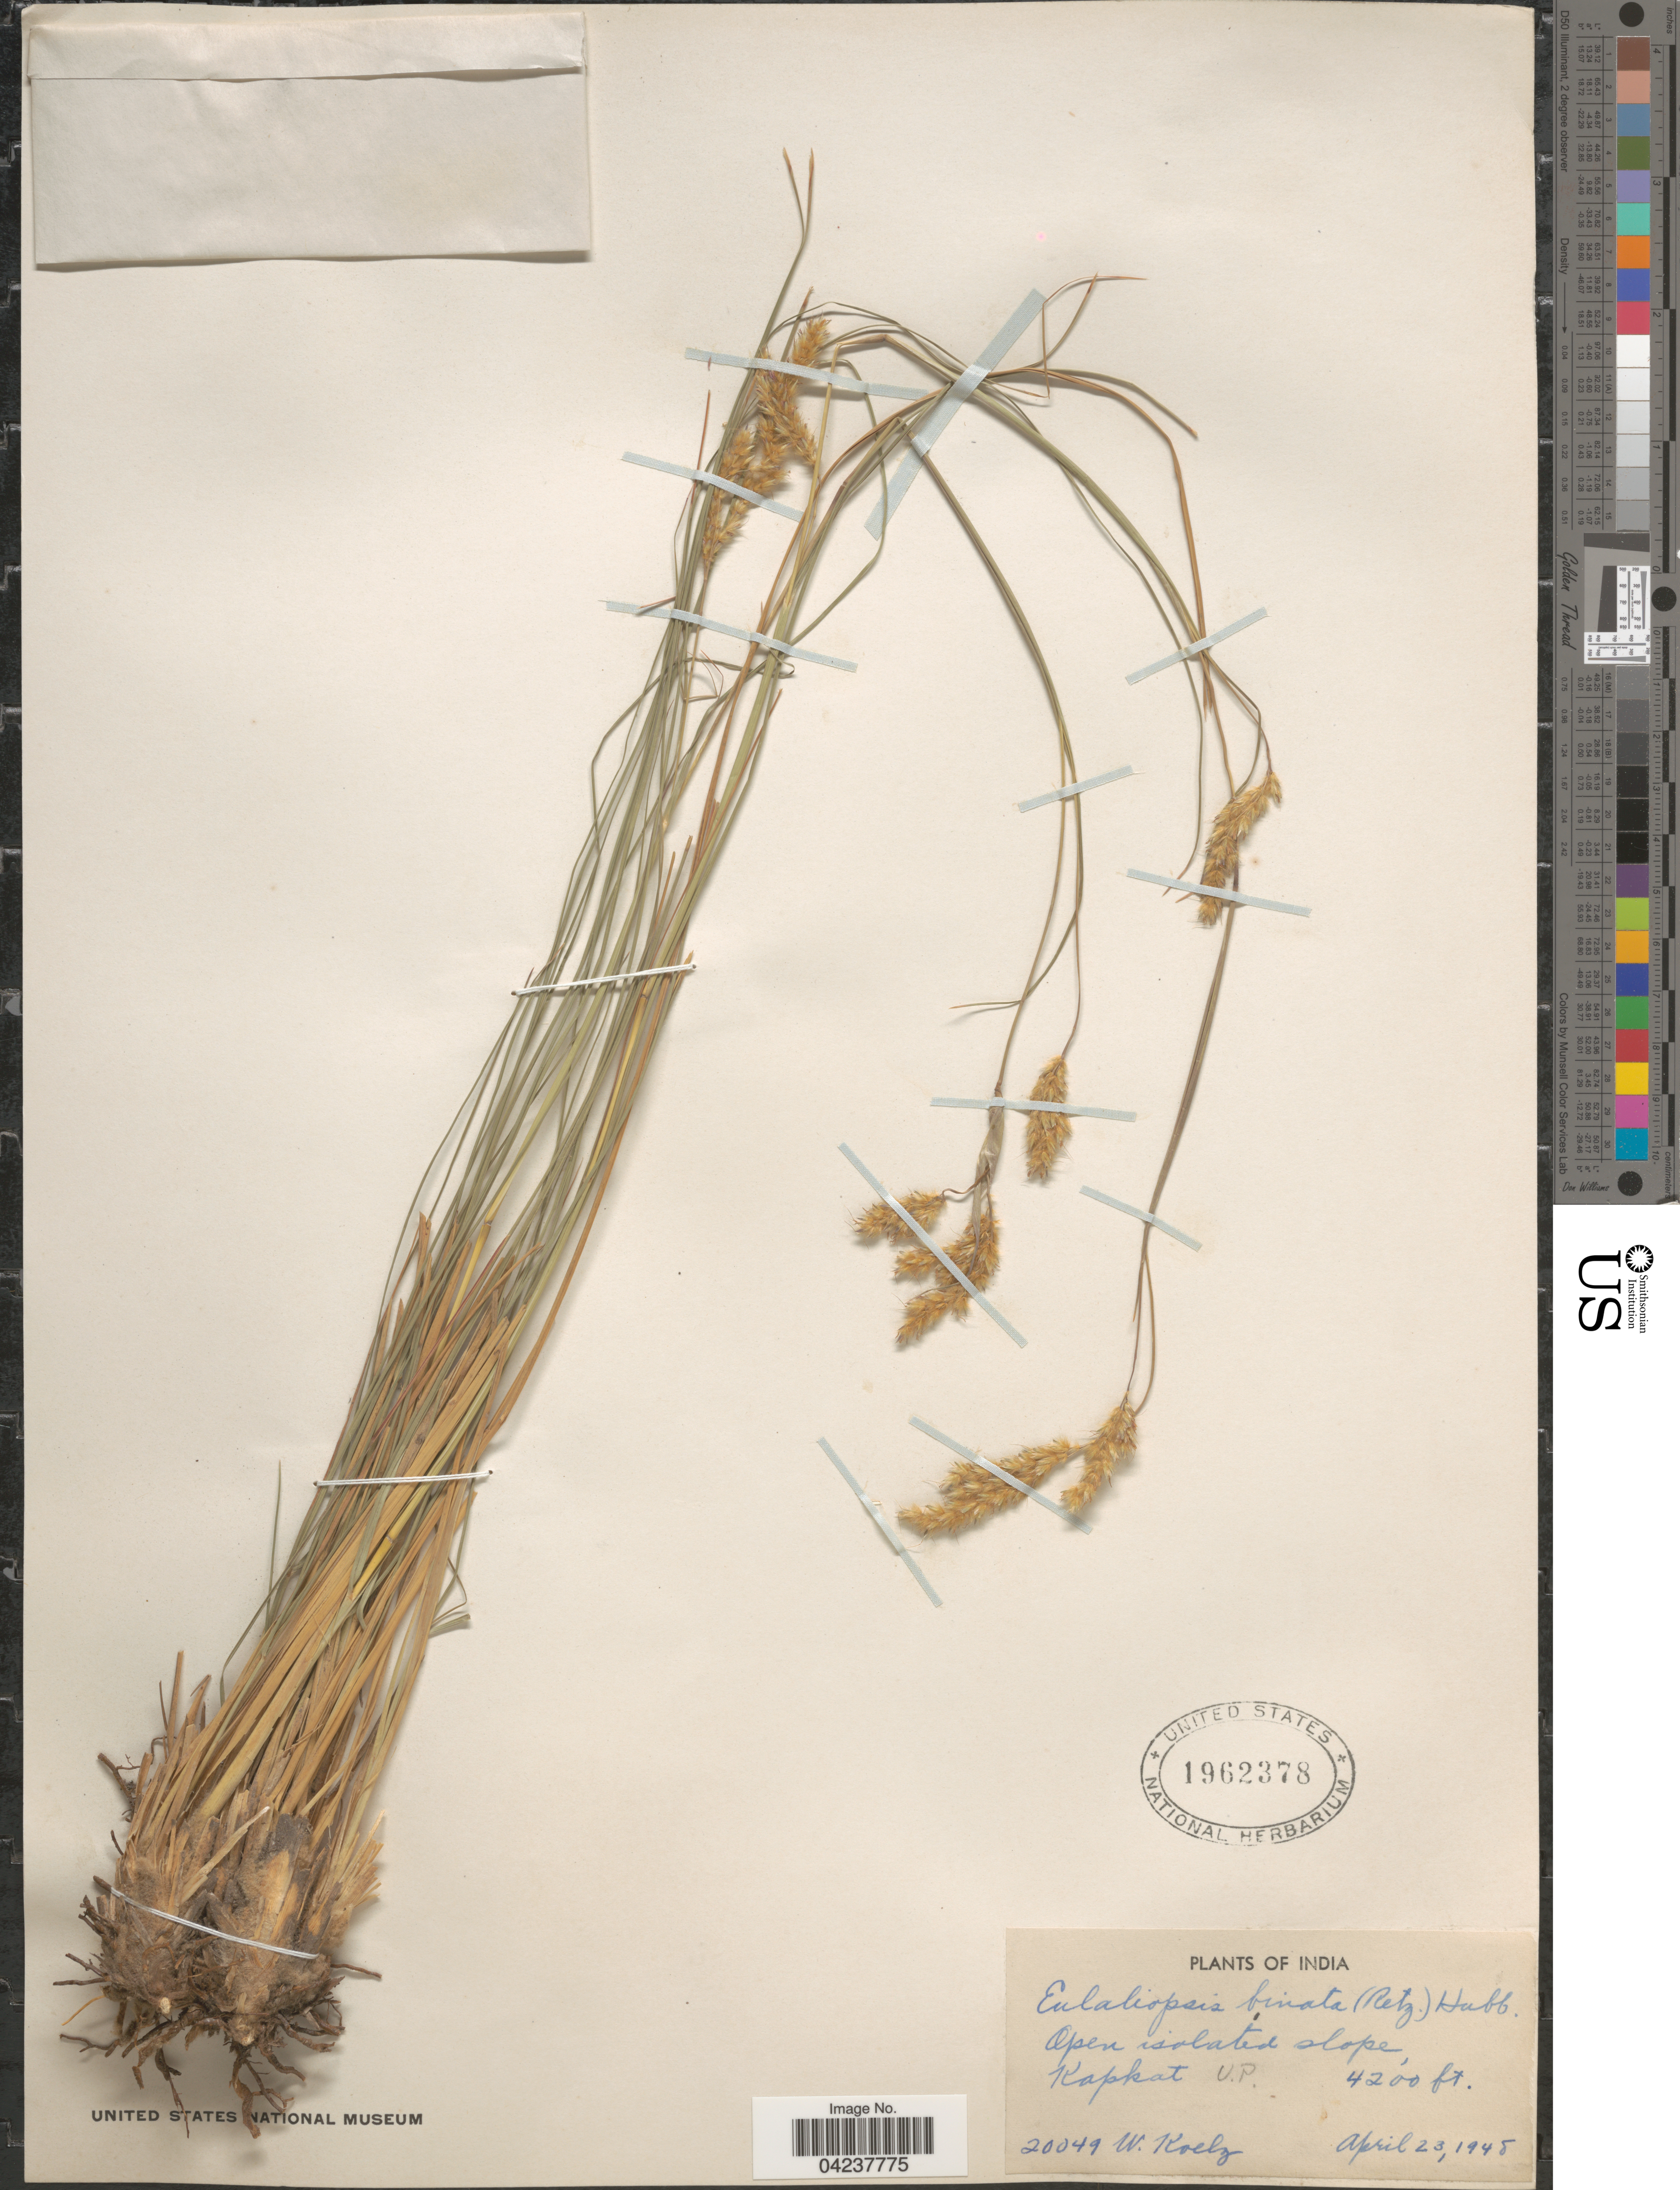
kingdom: Plantae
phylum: Tracheophyta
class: Liliopsida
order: Poales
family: Poaceae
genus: Eulaliopsis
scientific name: Eulaliopsis binata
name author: (Retz.) C. E. Hubb.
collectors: W. Koelz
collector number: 20049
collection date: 1948-04-23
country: India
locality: Open isolated slope, Kapkat U.P.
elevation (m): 1280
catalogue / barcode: US 1962378